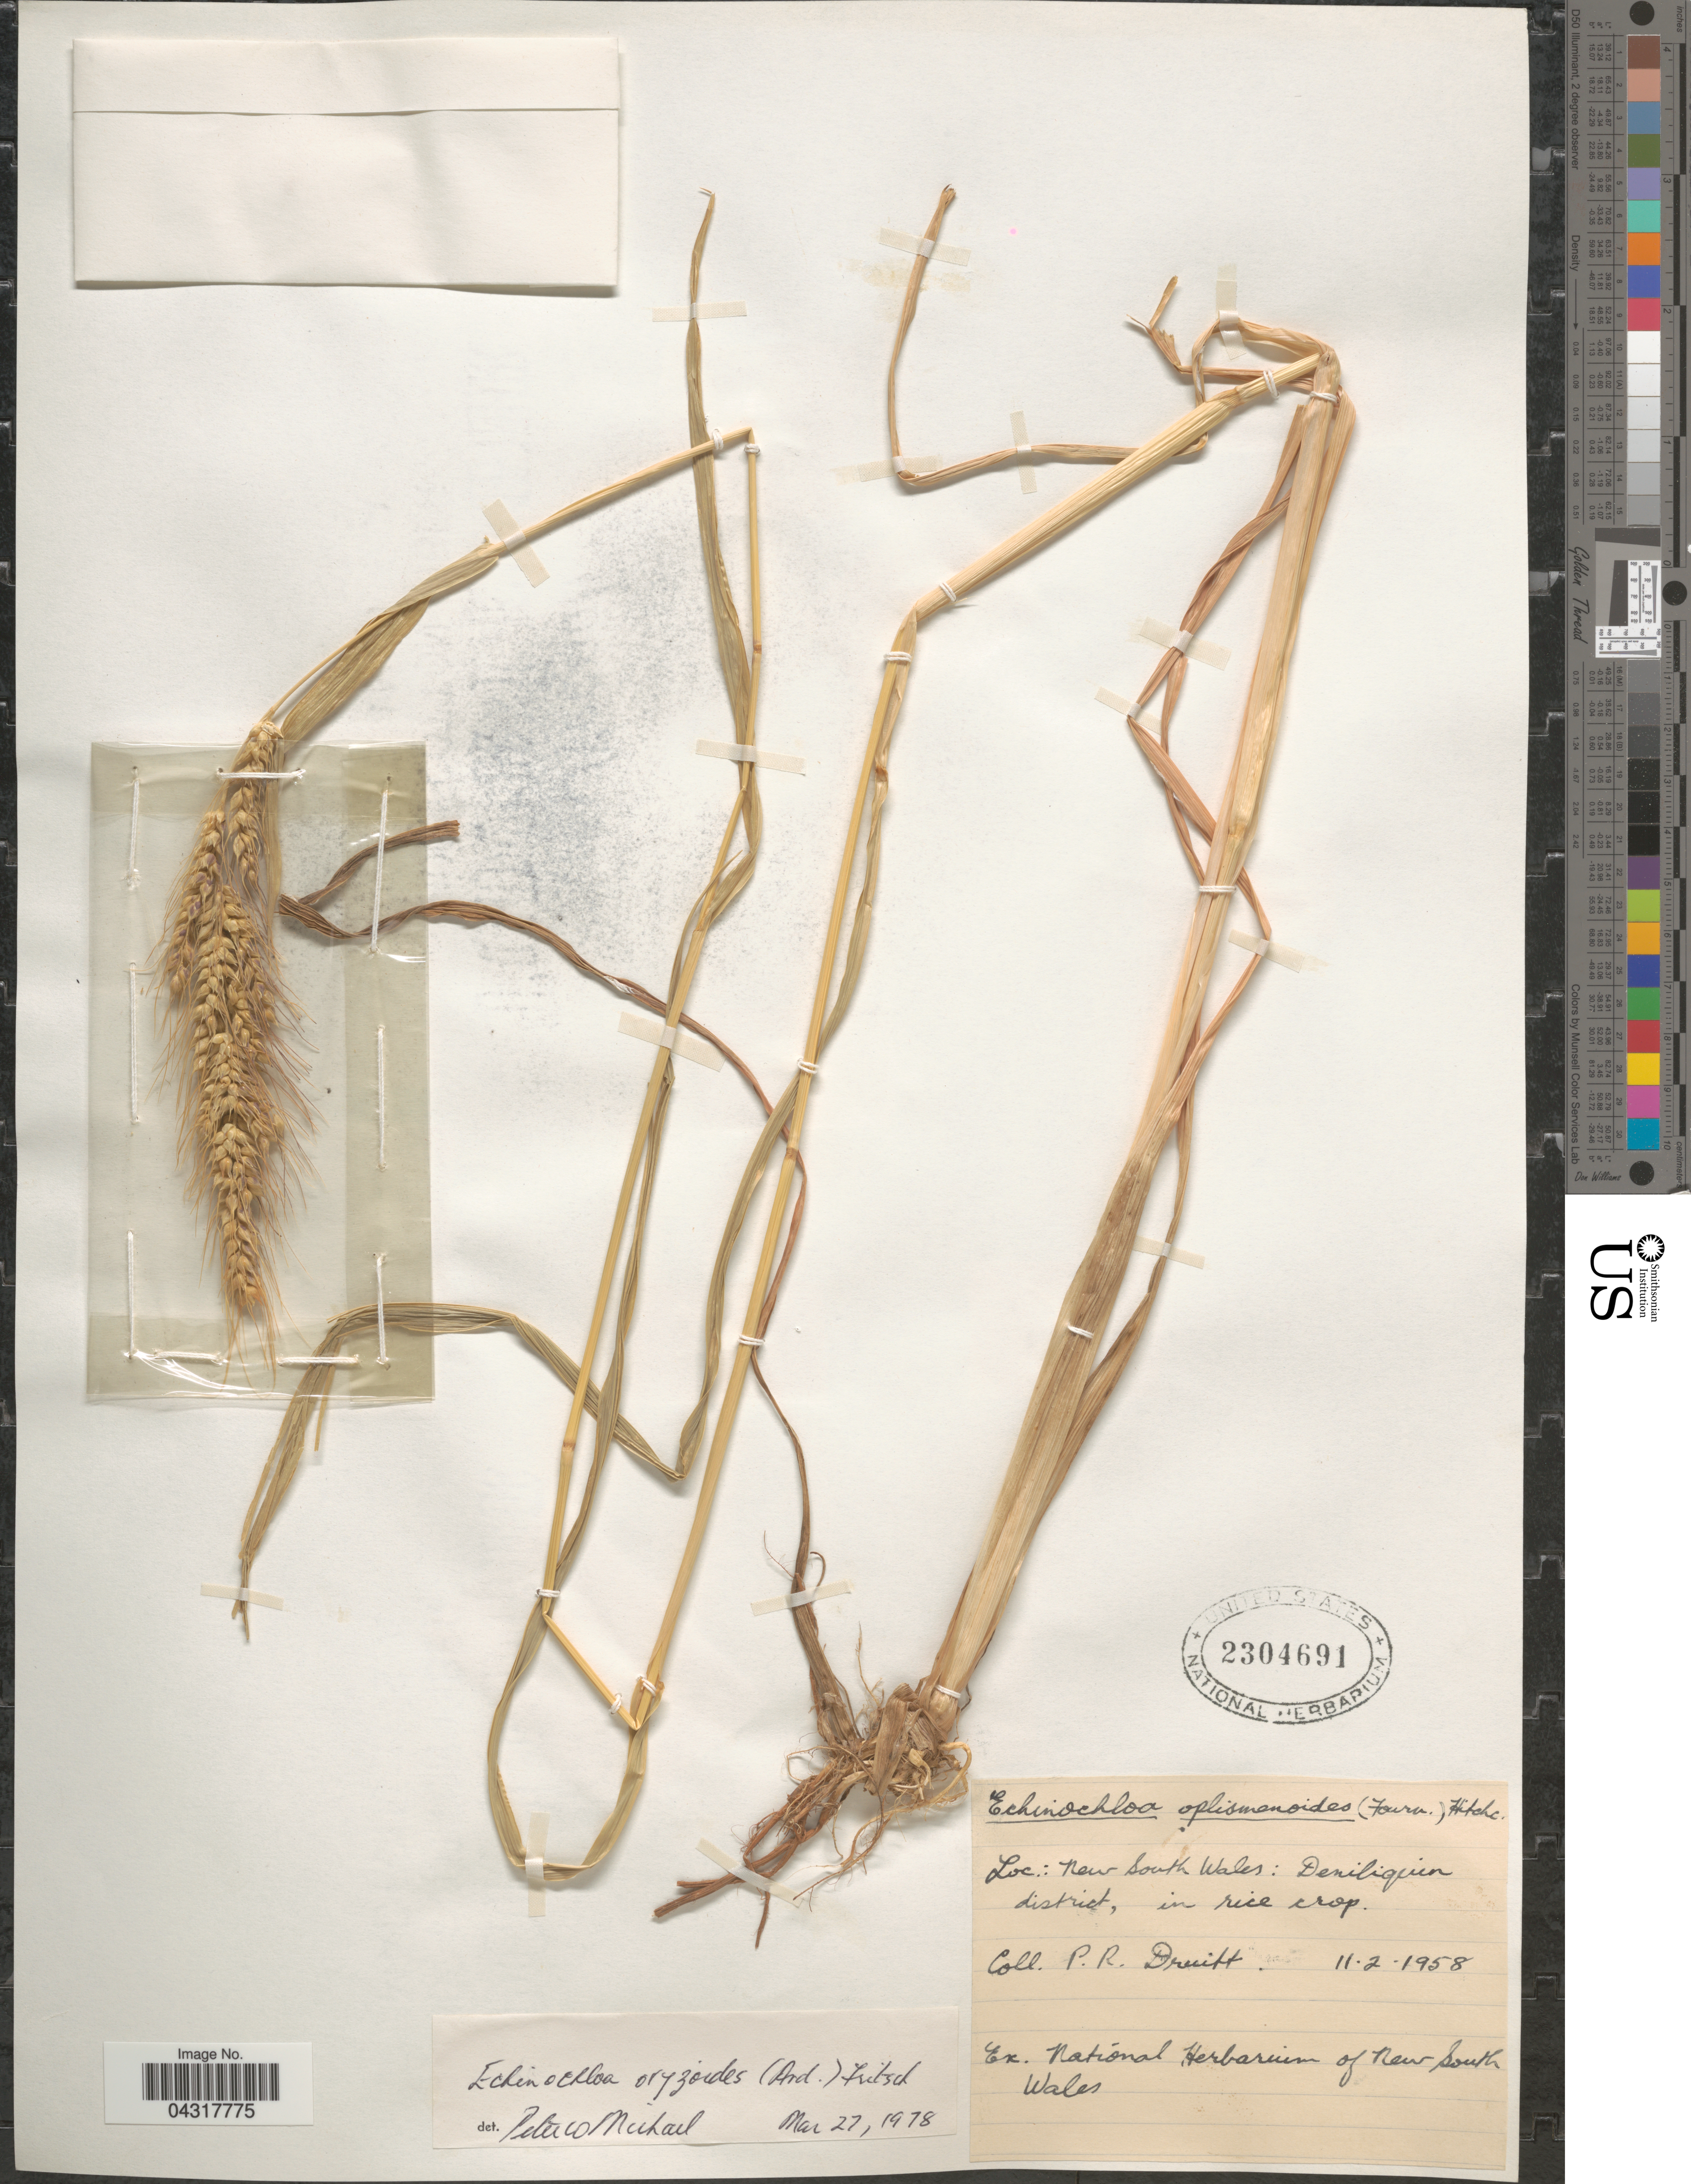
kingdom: Plantae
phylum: Tracheophyta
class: Liliopsida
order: Poales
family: Poaceae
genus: Echinochloa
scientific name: Echinochloa oryzoides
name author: (Ard.) Fritsch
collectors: P. Druitt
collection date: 1958-02-11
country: Australia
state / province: New South Wales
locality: Deniliquin district.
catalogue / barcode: US 2304691